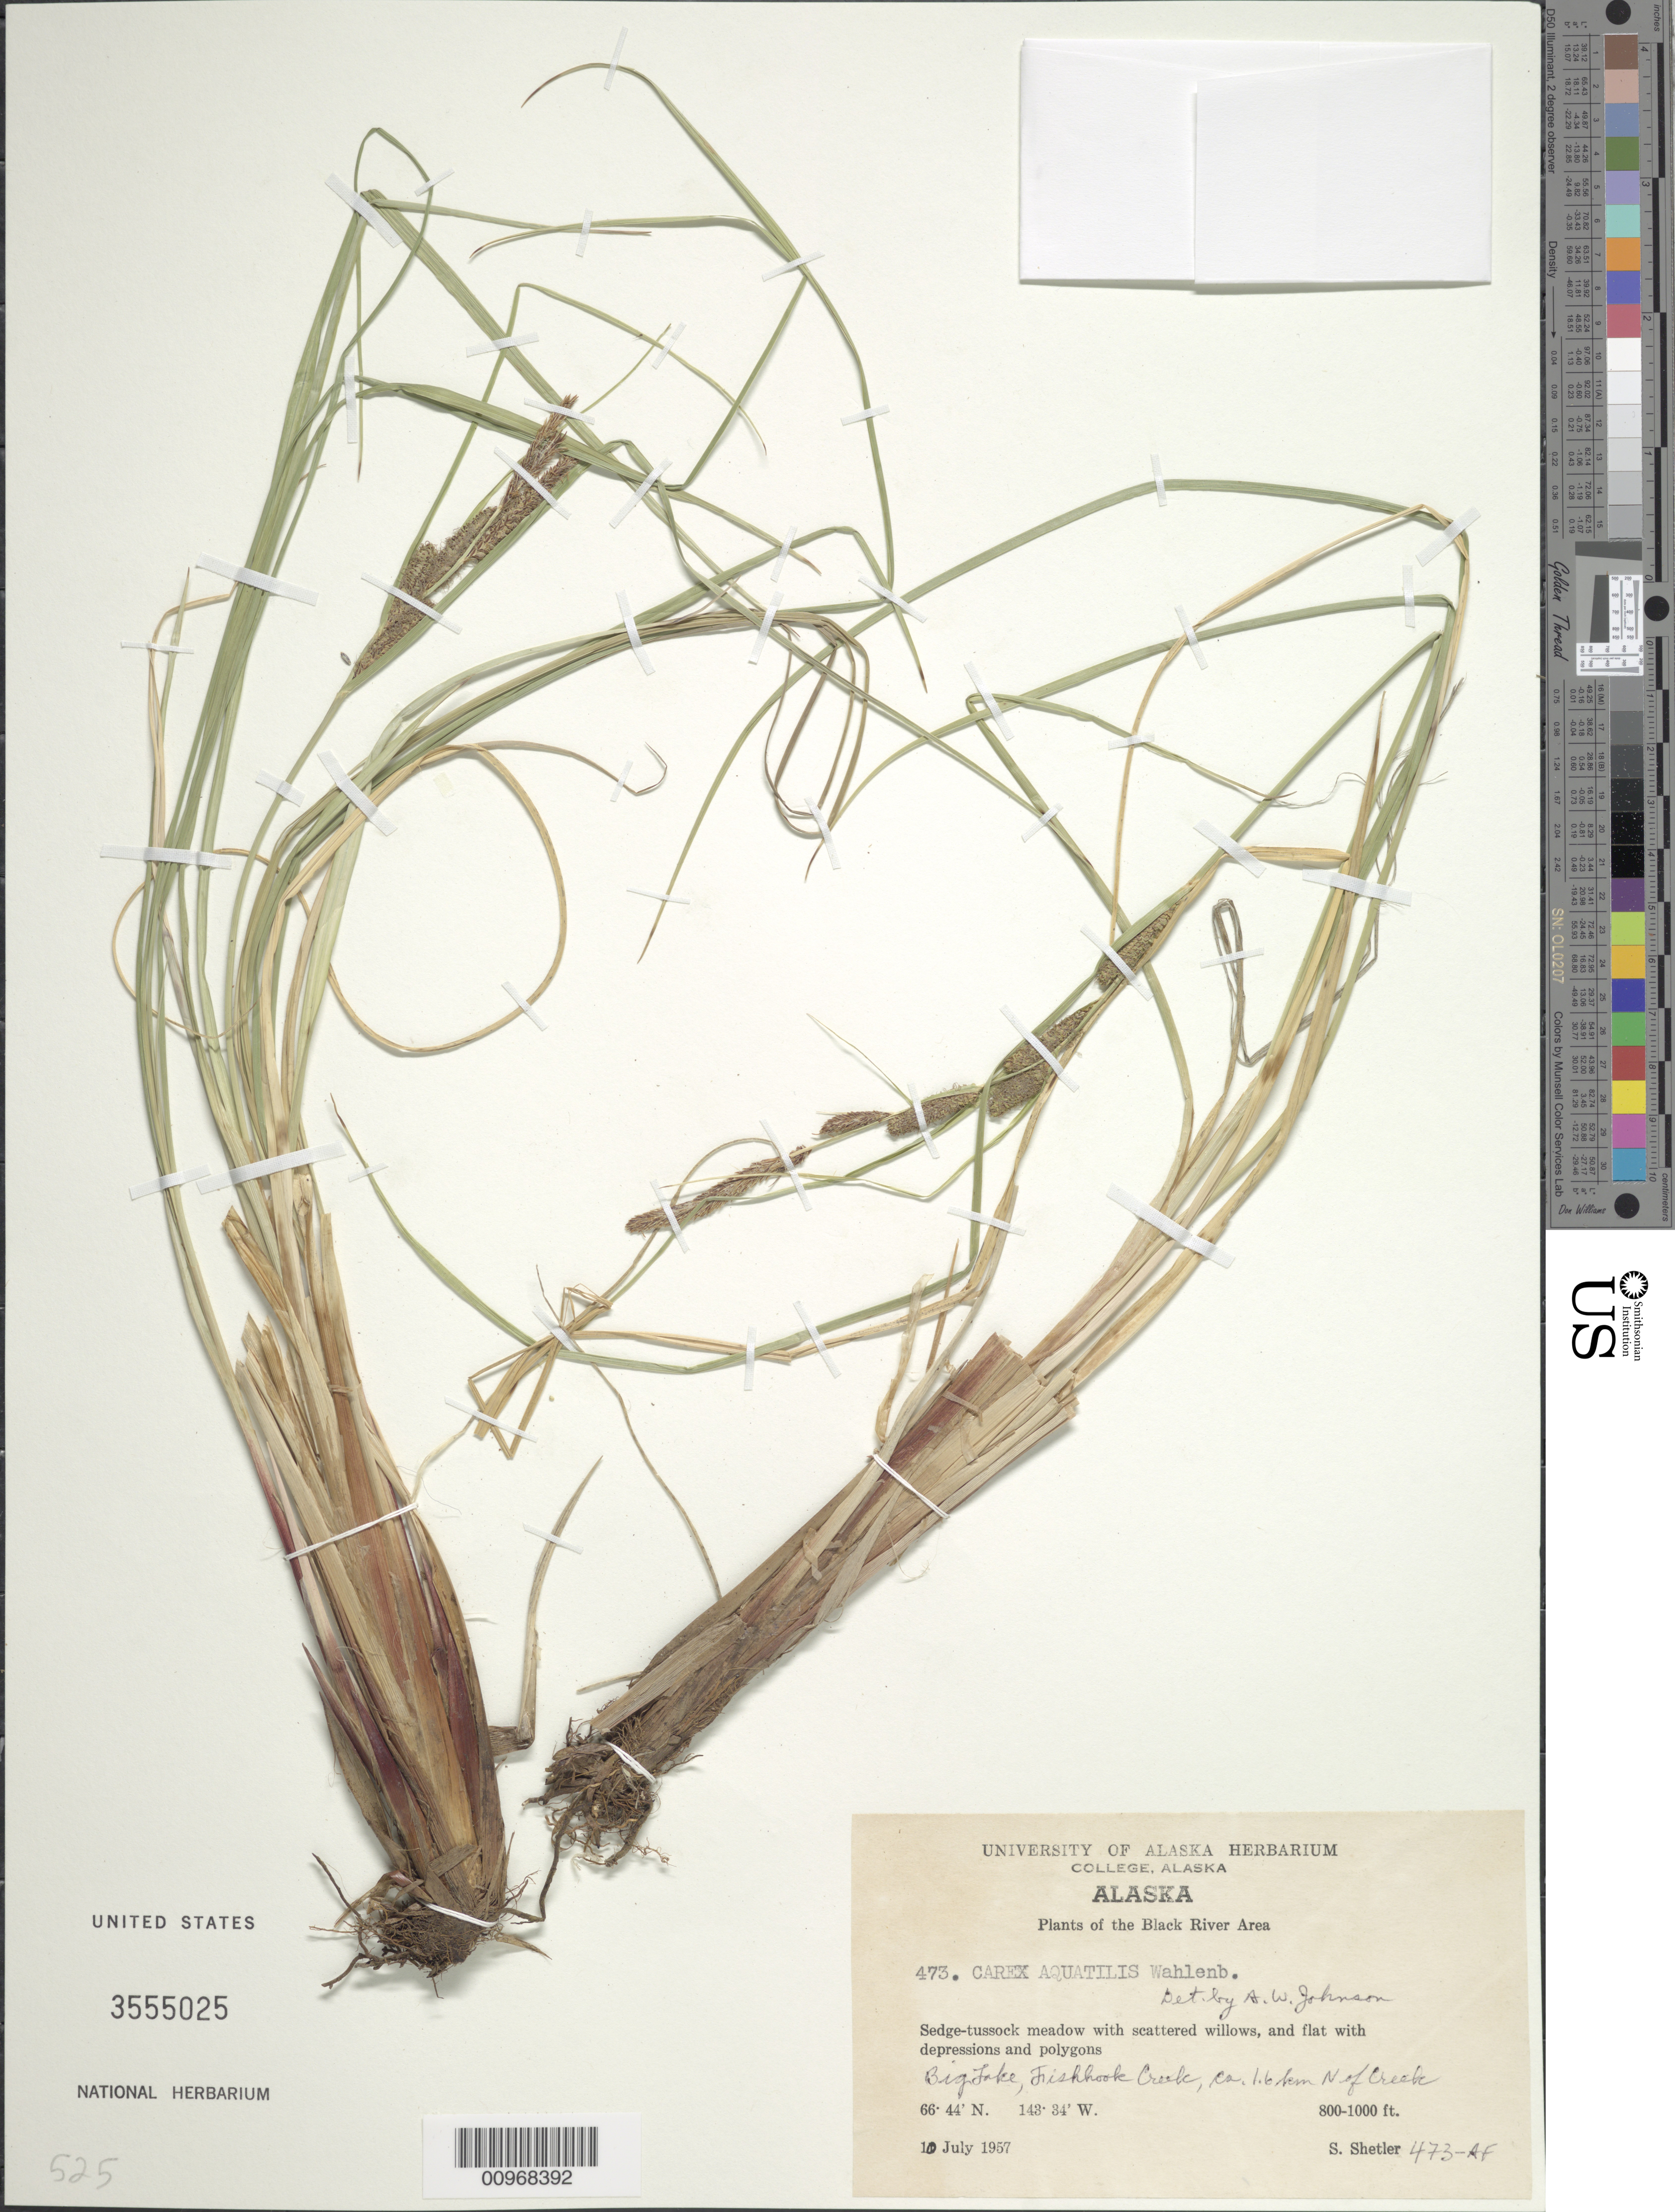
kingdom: Plantae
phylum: Tracheophyta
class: Liliopsida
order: Poales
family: Cyperaceae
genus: Carex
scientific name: Carex aquatilis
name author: Wahlenb.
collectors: S. Shetler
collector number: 473-AF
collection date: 1957-07-10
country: United States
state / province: Alaska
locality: The Black River Area, Big Lake, Fishhook Creek, ca. 1.6 km. N of Creek.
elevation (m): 244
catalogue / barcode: US 3555025